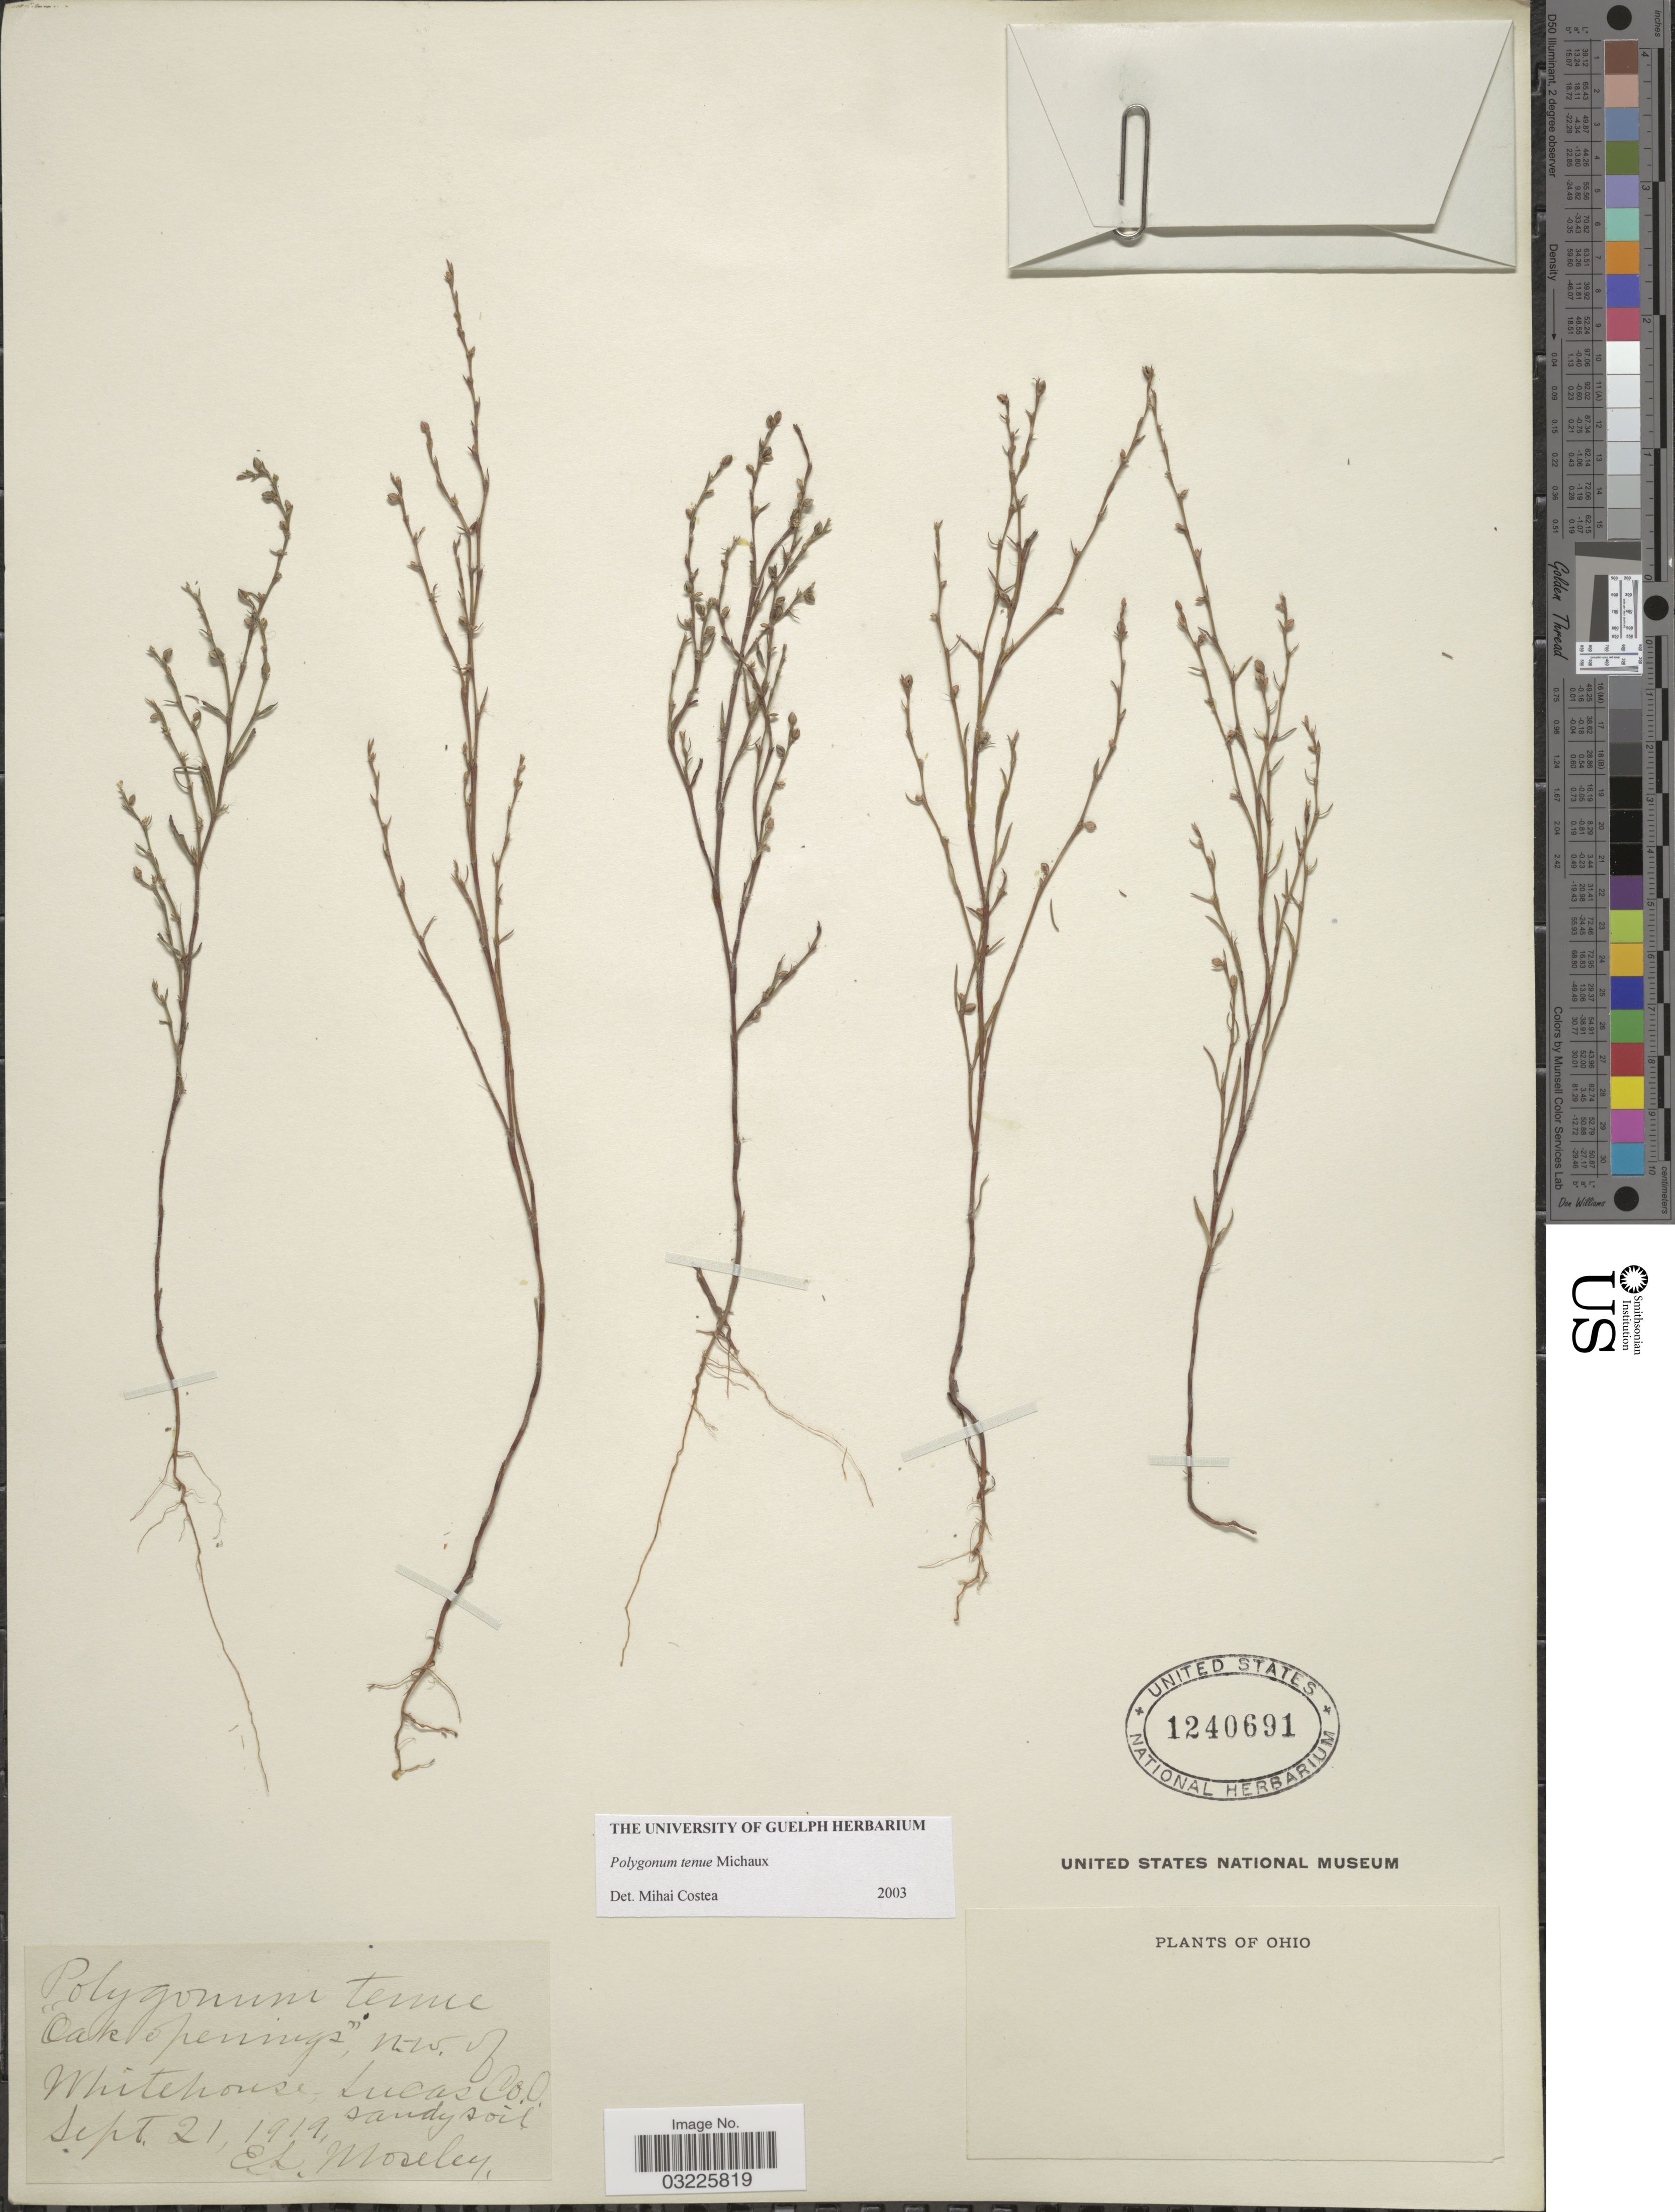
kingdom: Plantae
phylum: Tracheophyta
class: Magnoliopsida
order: Caryophyllales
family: Polygonaceae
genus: Polygonum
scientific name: Polygonum tenue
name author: F. Michx.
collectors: E. Moseley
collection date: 1919-09-21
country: United States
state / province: Ohio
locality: N.w. of Whitehouse, Lucas Co.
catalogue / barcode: US 1240691